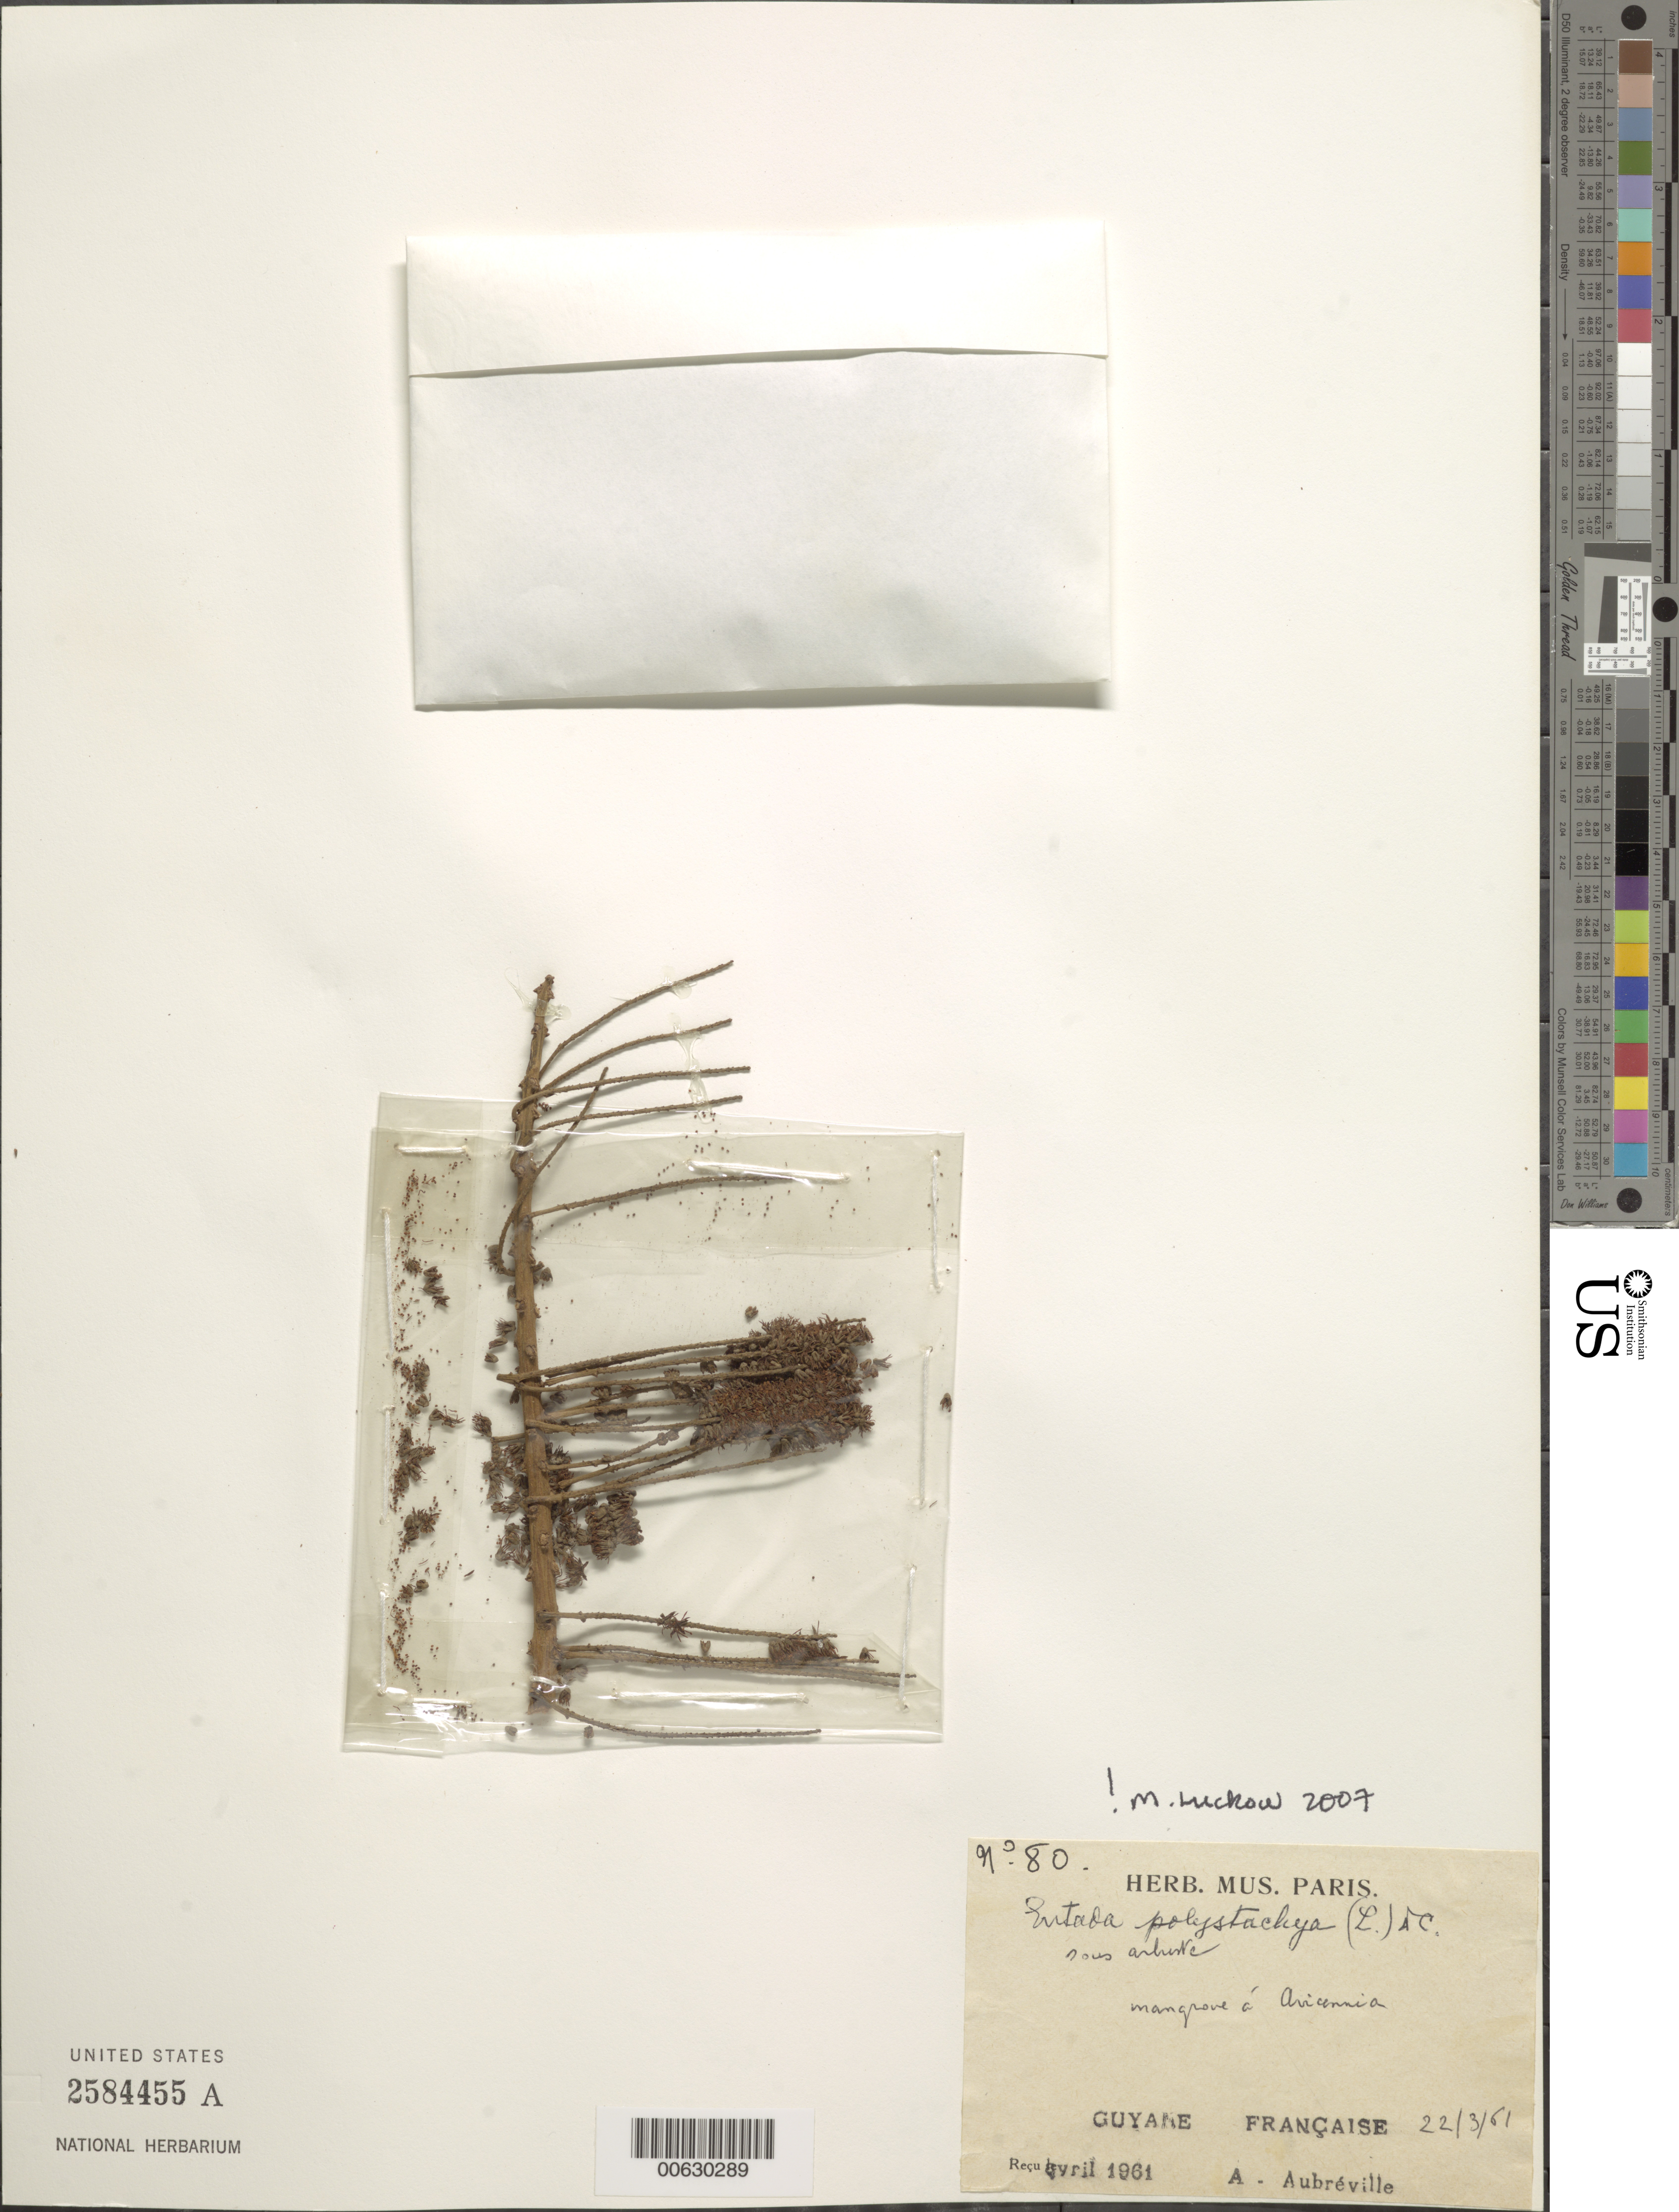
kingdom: Plantae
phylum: Tracheophyta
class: Magnoliopsida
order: Fabales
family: Fabaceae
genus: Entada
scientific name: Entada polystachya var. polystachya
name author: (L.) DC.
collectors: A. Aubréville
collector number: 80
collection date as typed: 22-Mar-61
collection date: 1961-03-22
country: French Guiana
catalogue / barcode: US 2584455A